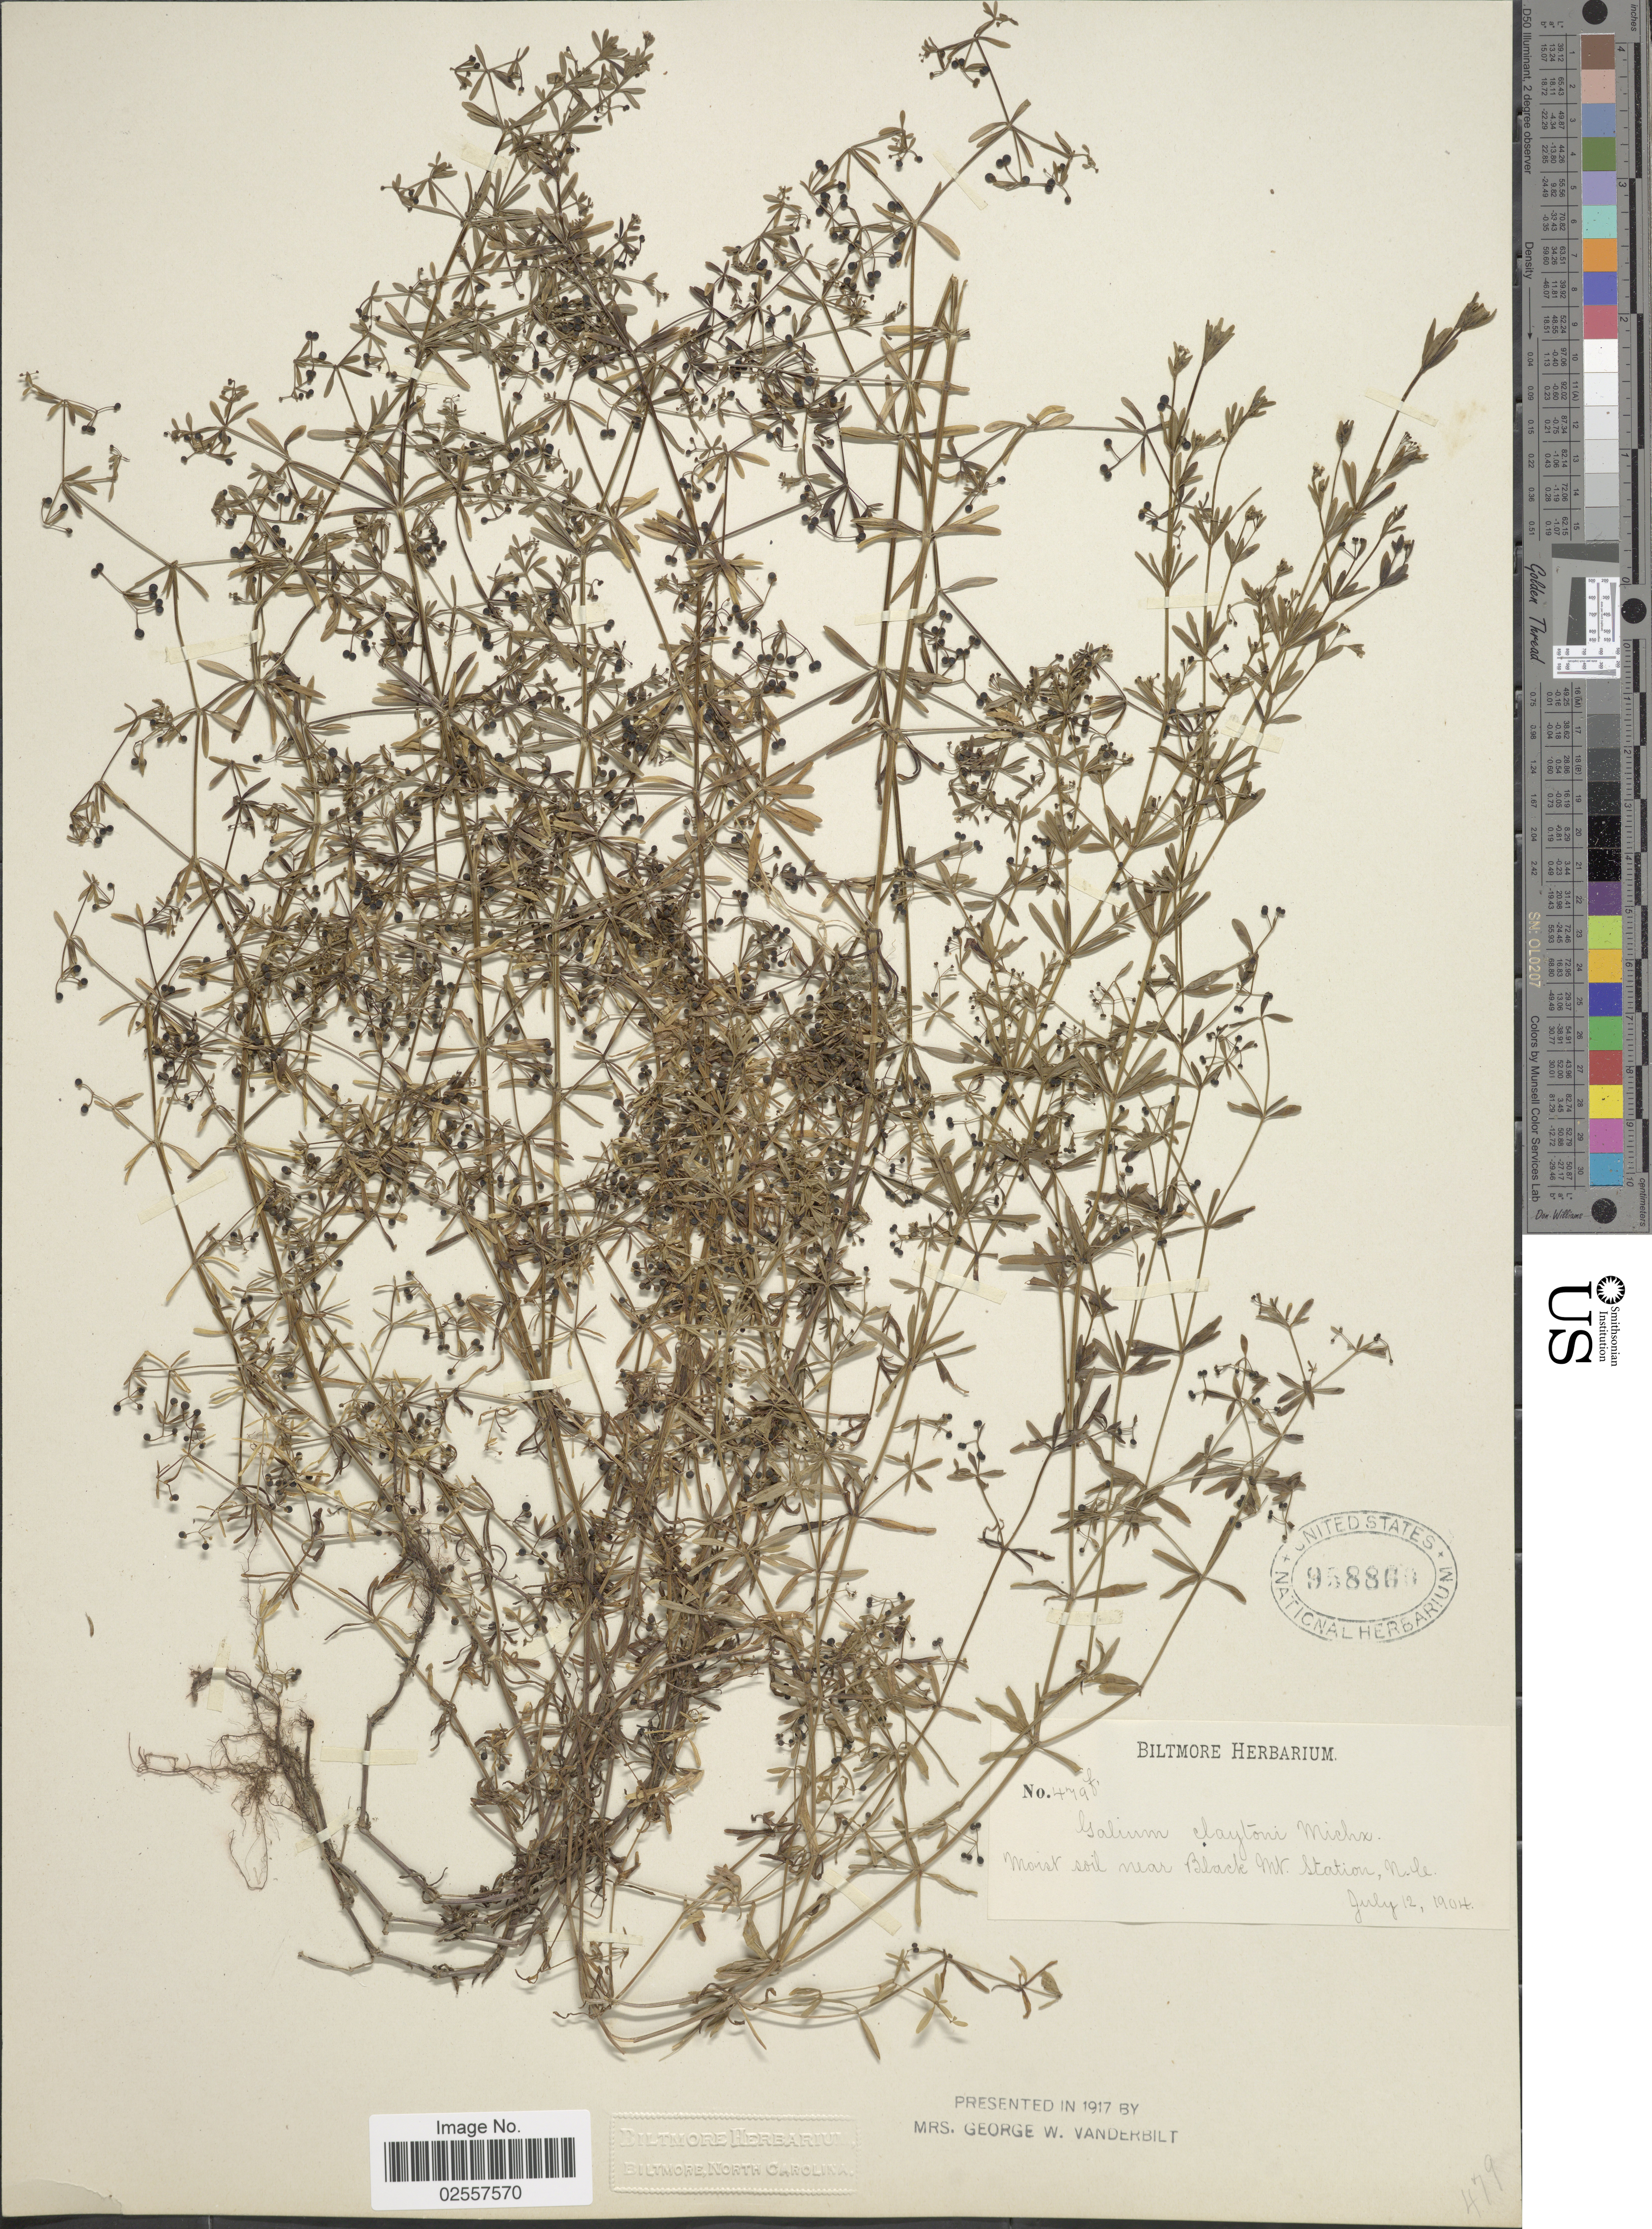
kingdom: Plantae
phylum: Tracheophyta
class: Magnoliopsida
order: Gentianales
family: Rubiaceae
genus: Galium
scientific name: Galium claytoni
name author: Michx.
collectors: ex herb. Biltmore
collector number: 479f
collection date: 1904-07-12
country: United States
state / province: North Carolina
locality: Moist soil near Black Mt Station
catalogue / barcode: US 958860